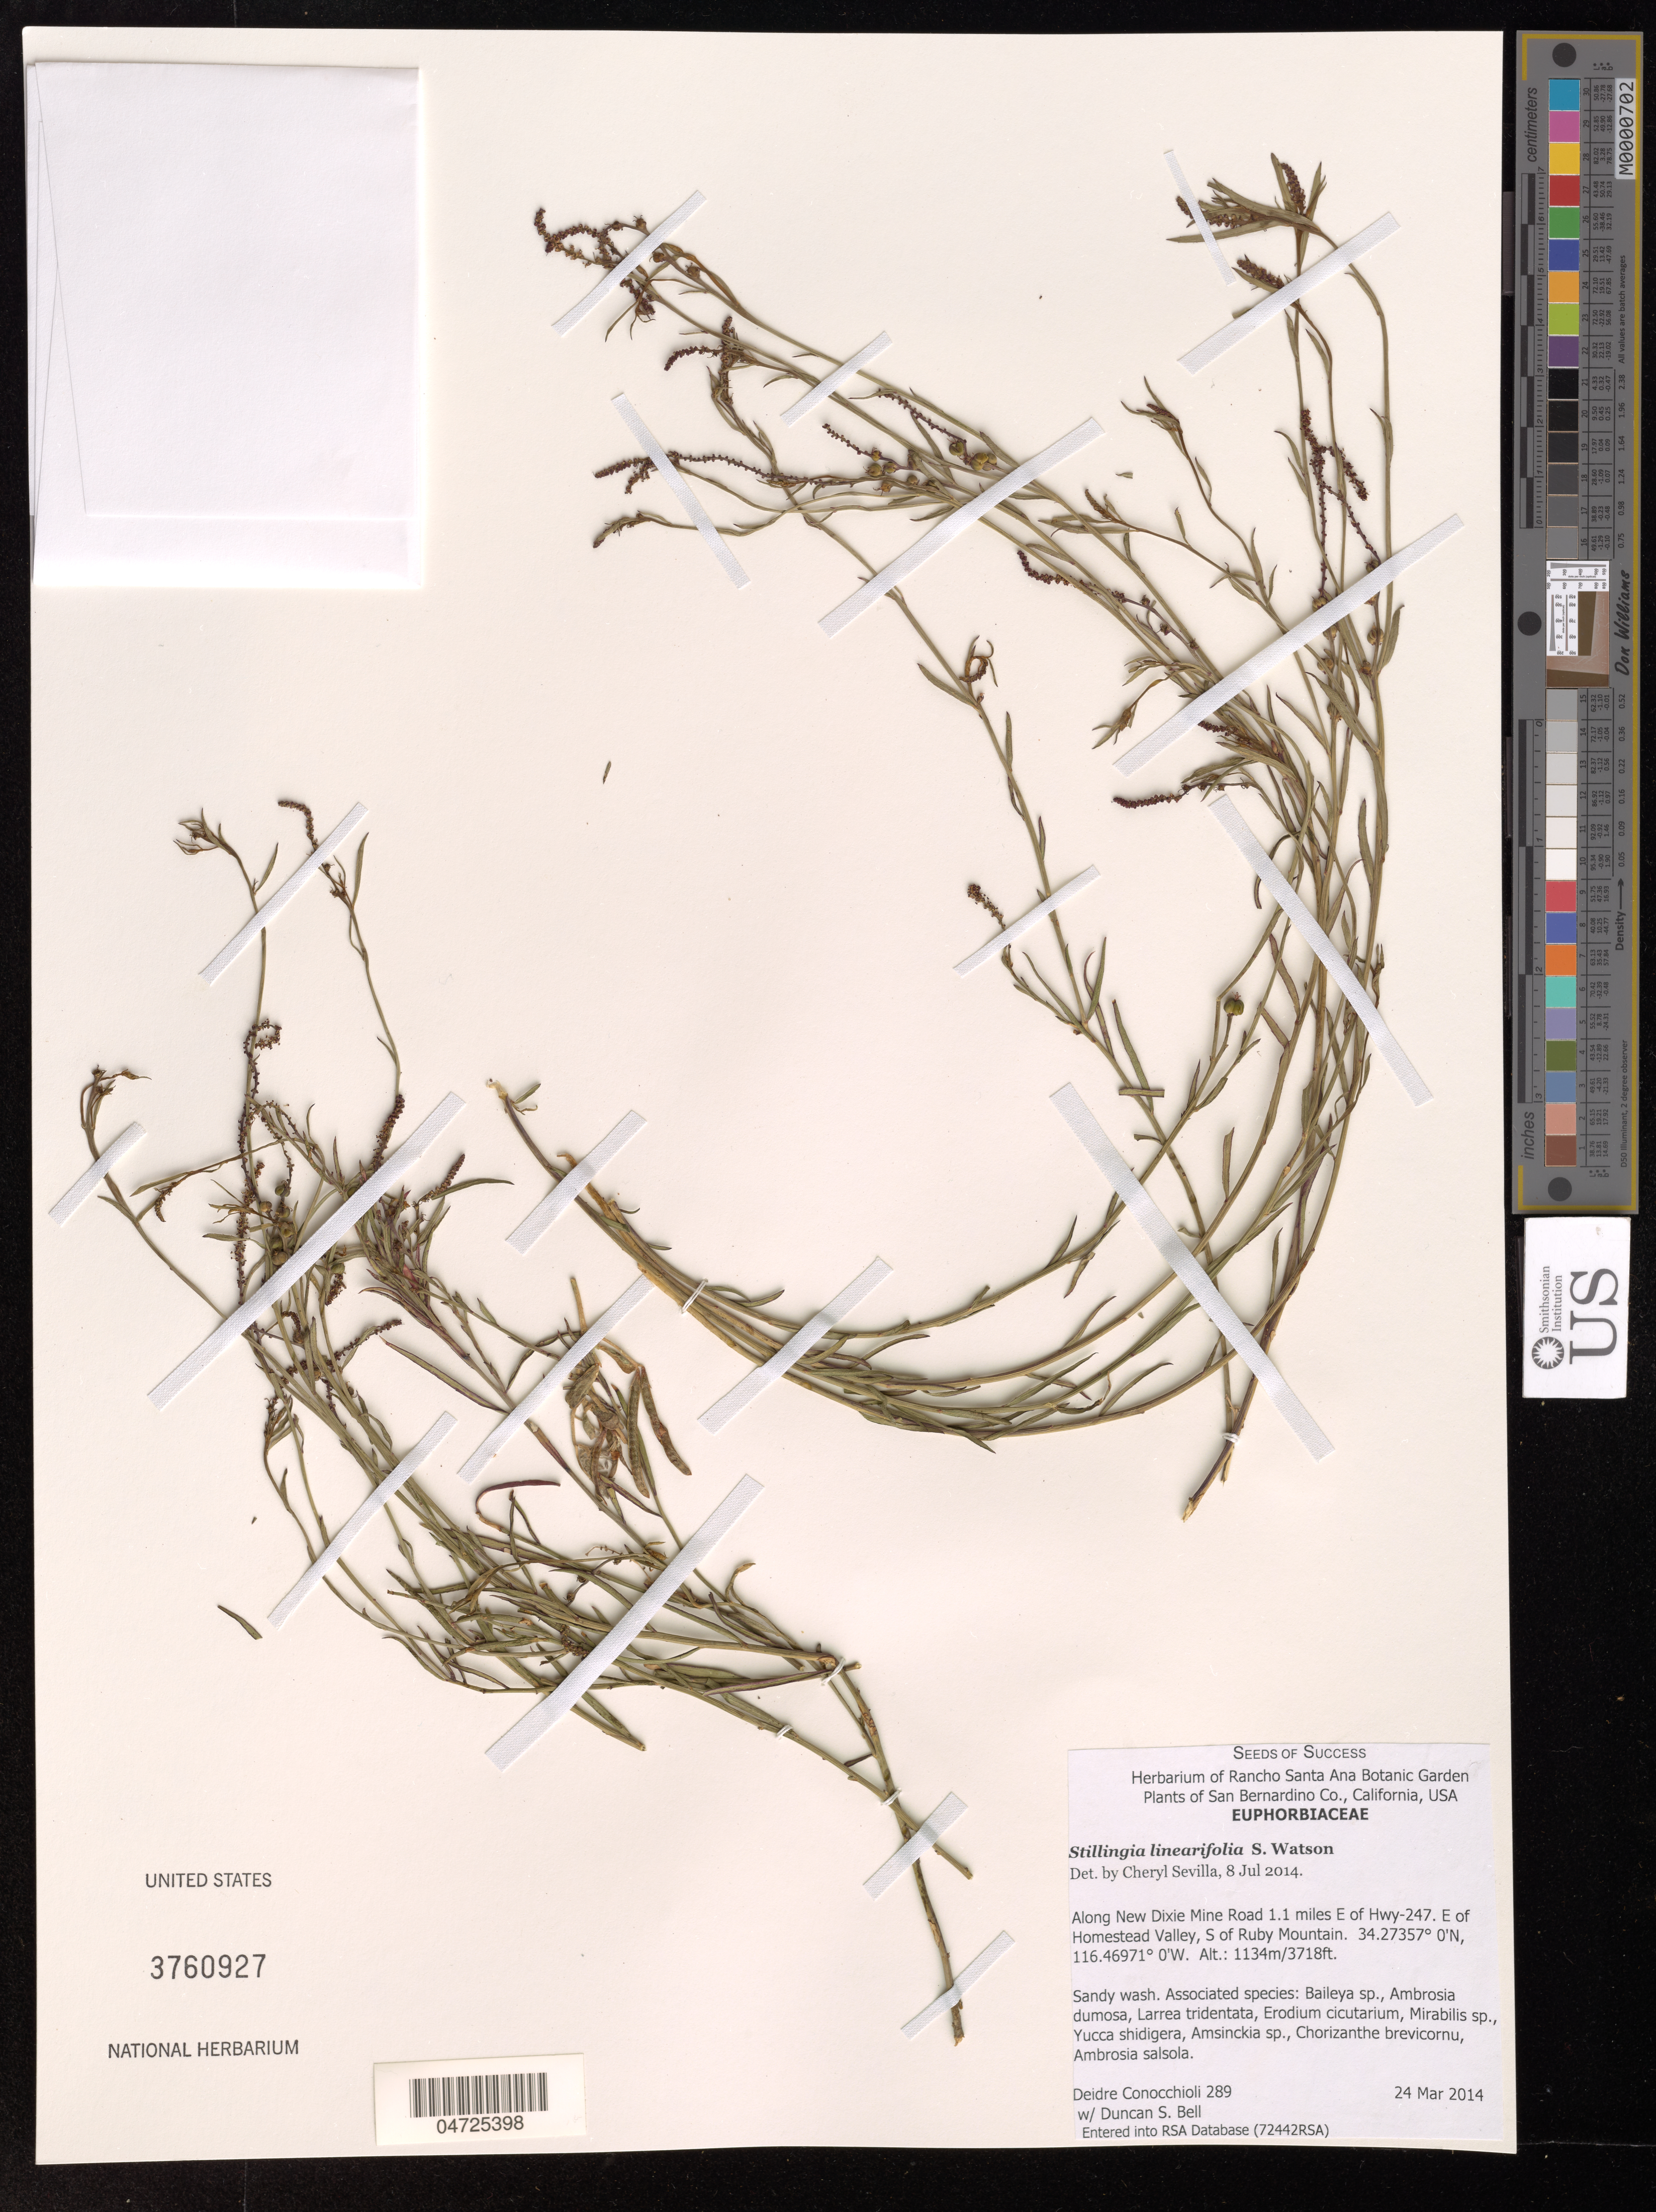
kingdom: Plantae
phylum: Tracheophyta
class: Magnoliopsida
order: Malpighiales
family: Euphorbiaceae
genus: Stillingia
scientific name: Stillingia linearifolia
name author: S. Watson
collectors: D. Conocchioli & D. S. Bell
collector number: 289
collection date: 2014-03-24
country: United States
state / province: California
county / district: San Bernardino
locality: San Bernardino Co. Along New Dixie Mine Road 1.1 miles E of Hwy-247. E of Homestead Valley, S of Ruby Mountain.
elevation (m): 1134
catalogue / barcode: US 3760927